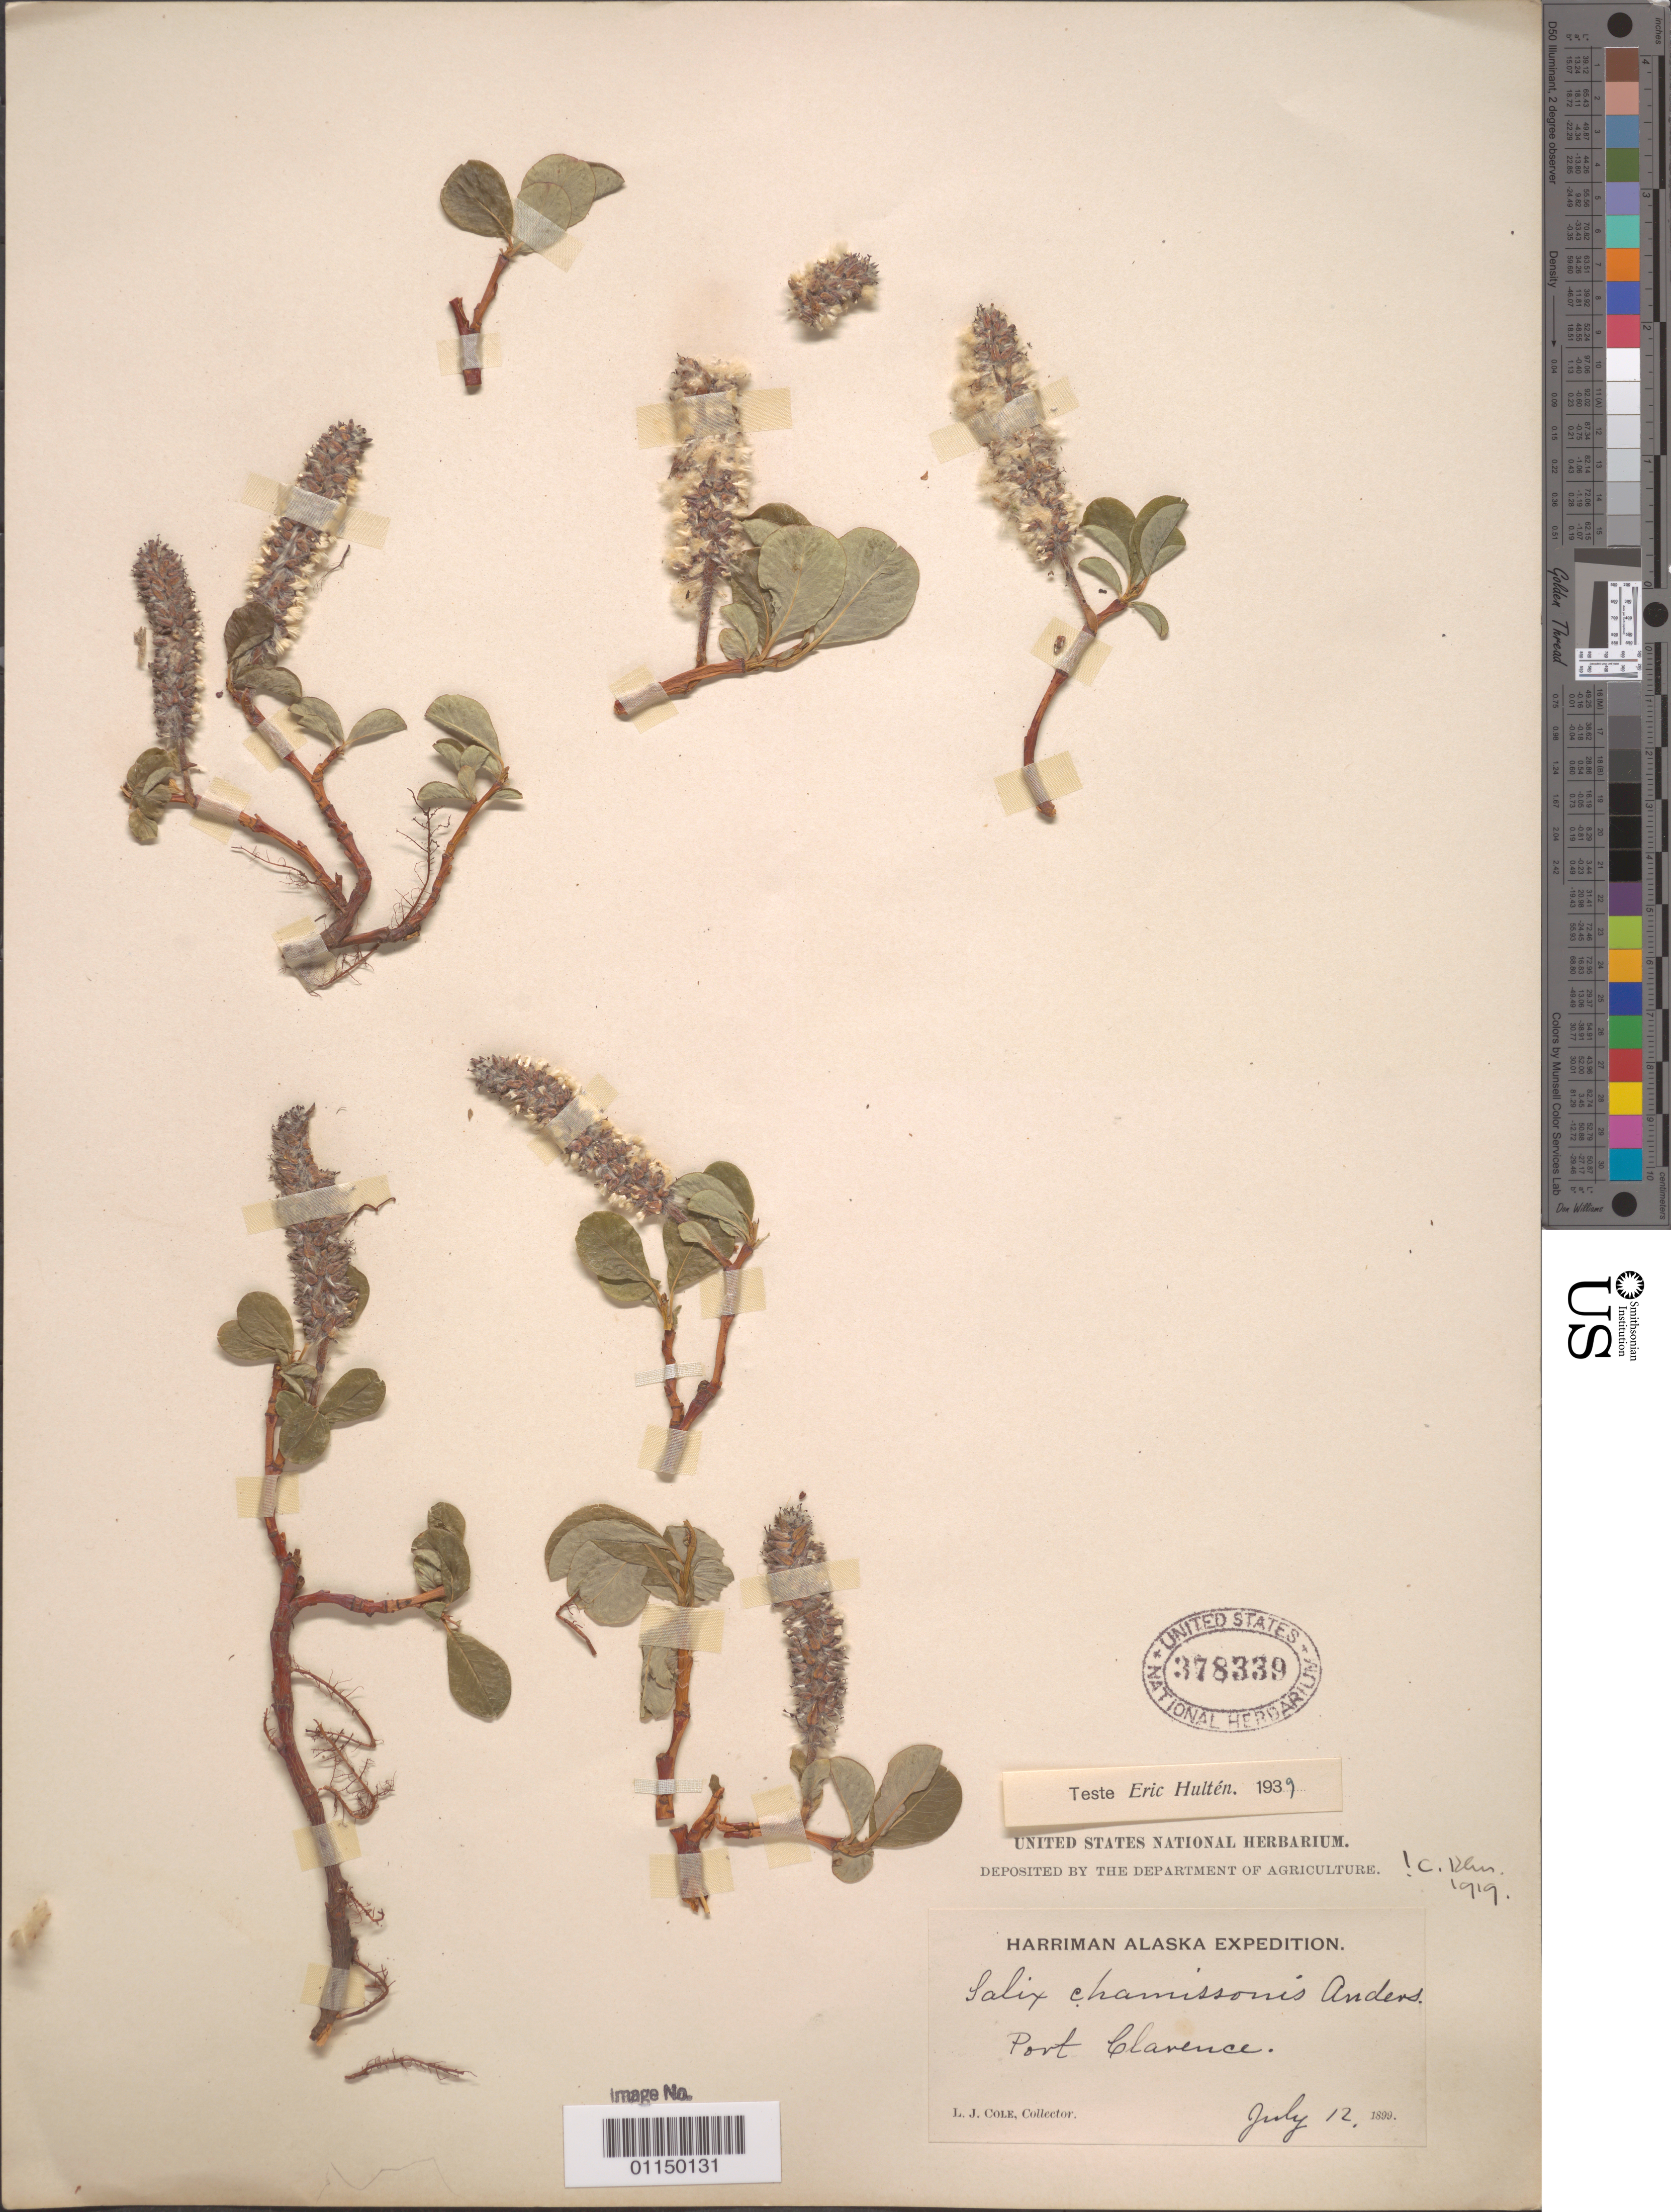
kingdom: Plantae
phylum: Tracheophyta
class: Magnoliopsida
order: Malpighiales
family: Salicaceae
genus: Salix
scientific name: Salix chamissonis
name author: Andersson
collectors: L. Cole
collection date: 1899-07-12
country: United States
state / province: Alaska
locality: Port Clarence.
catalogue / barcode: US 378339